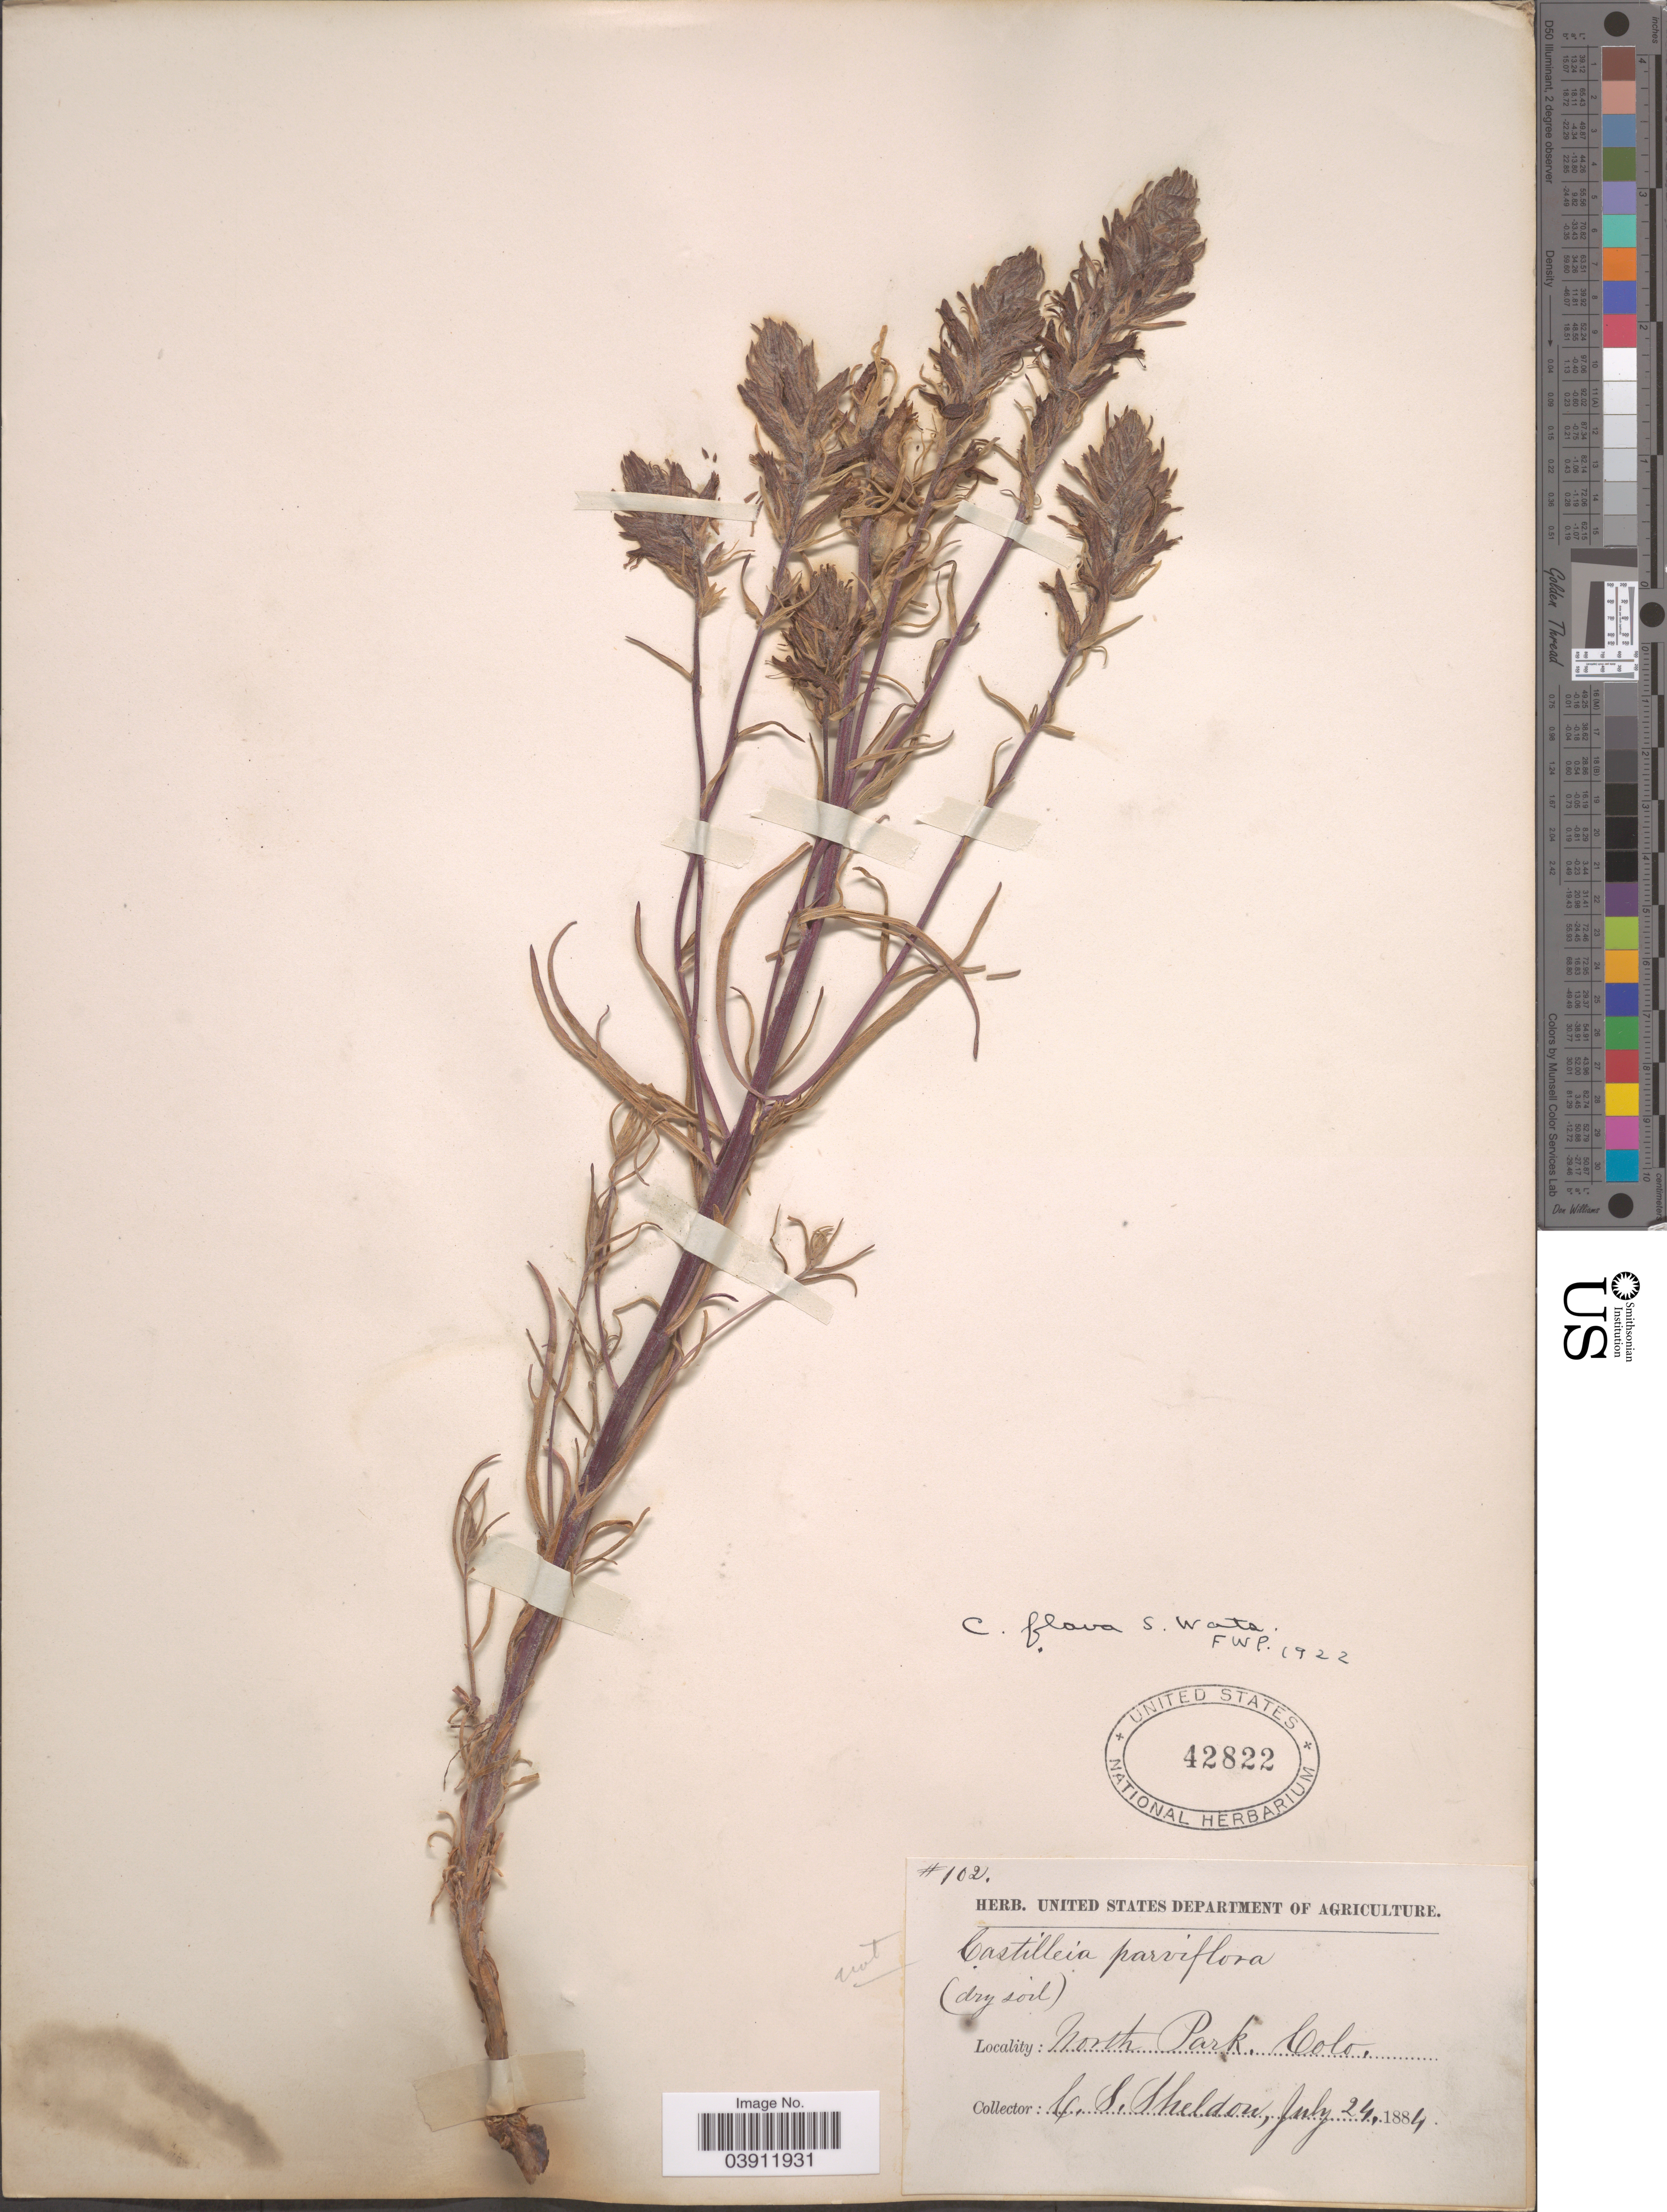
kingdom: Plantae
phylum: Tracheophyta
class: Magnoliopsida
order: Lamiales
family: Orobanchaceae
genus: Castilleja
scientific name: Castilleja flava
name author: S. Watson in C. King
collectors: C. S. Sheldon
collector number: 102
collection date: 1884-07-24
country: United States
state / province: Colorado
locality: North Park.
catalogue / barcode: US 42822